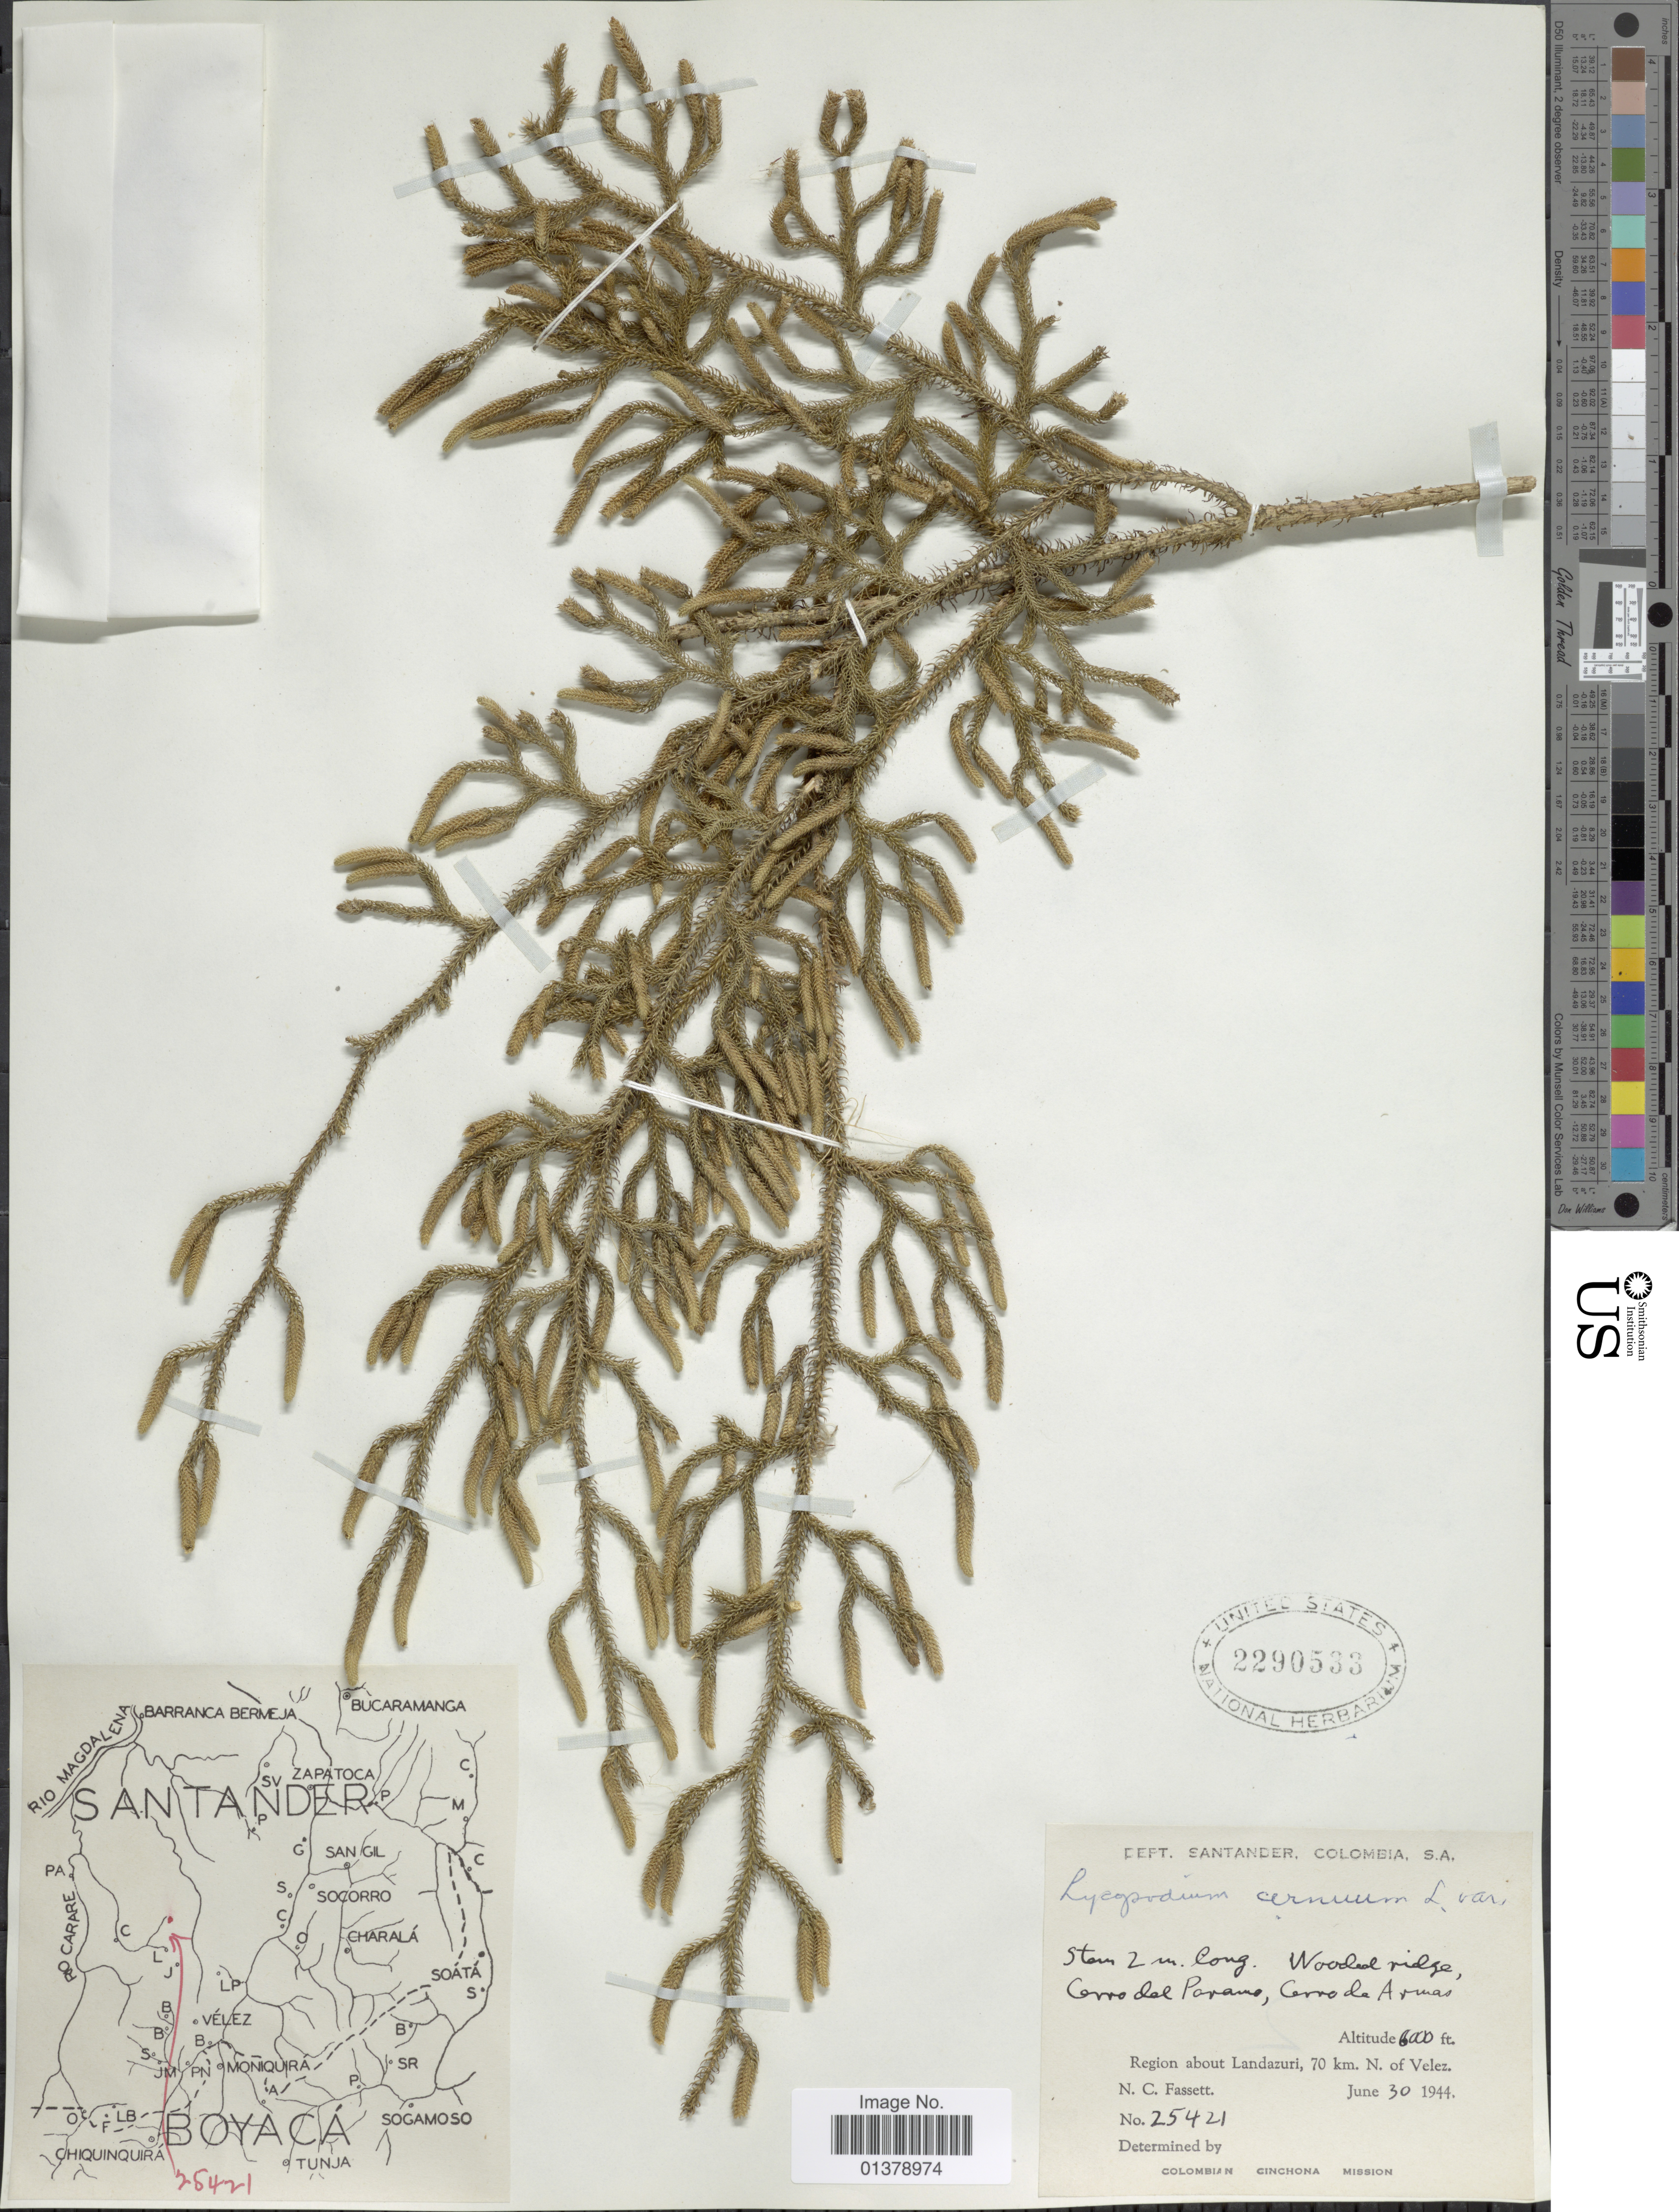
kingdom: Plantae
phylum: Tracheophyta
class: Lycopodiopsida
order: Lycopodiales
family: Lycopodiaceae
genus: Palhinhaea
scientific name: Palhinhaea cernua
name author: (L.) Vasc. & Franco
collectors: N. C. Fassett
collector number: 25421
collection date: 1944-06-30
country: Colombia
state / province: Santander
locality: Cerro del Poramo, Cerro de Armas, Region about Landazuri, 70km N. of Velez.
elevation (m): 1829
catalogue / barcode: US 2290533